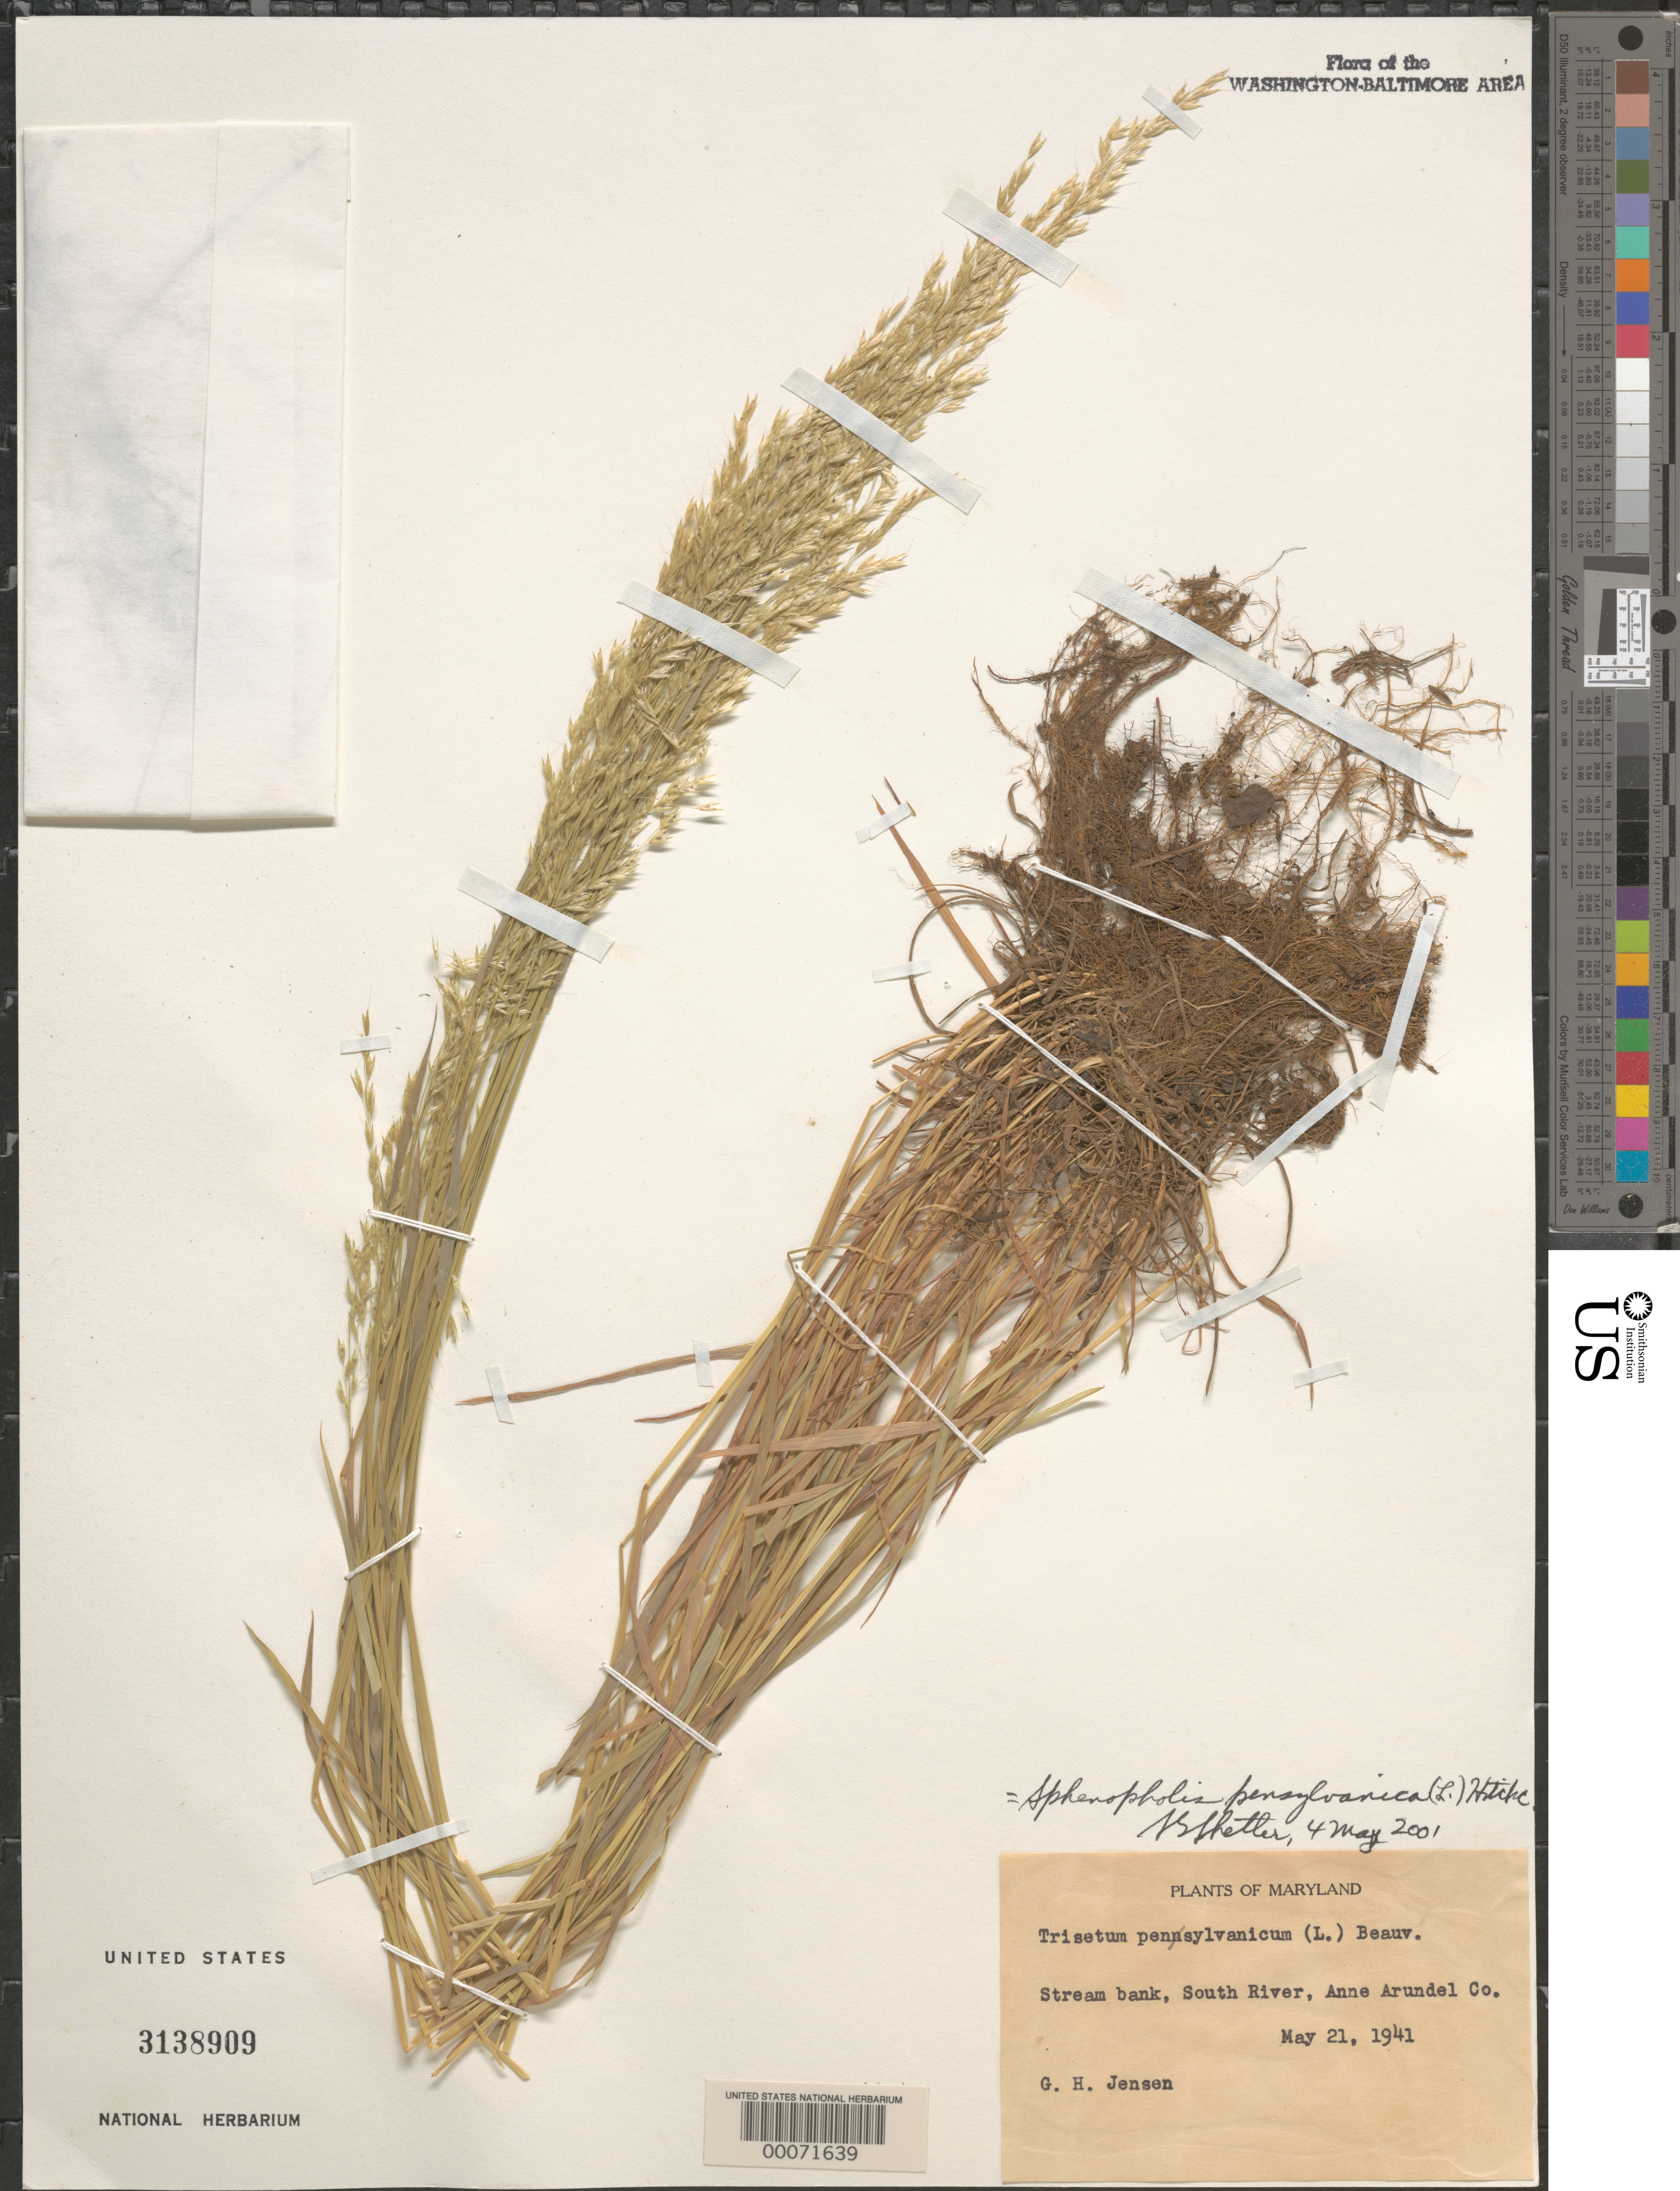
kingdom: Plantae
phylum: Tracheophyta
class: Liliopsida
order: Poales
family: Poaceae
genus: Sphenopholis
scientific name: Sphenopholis pensylvanica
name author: (L.) Hitchc.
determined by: Shetler, Stanwyn G., (US), NMNH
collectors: G. H. Jensen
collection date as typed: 21 May 1941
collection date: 1941-05-21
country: United States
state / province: Maryland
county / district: Anne Arundel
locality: South River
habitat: Stream bank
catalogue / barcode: US 3138909